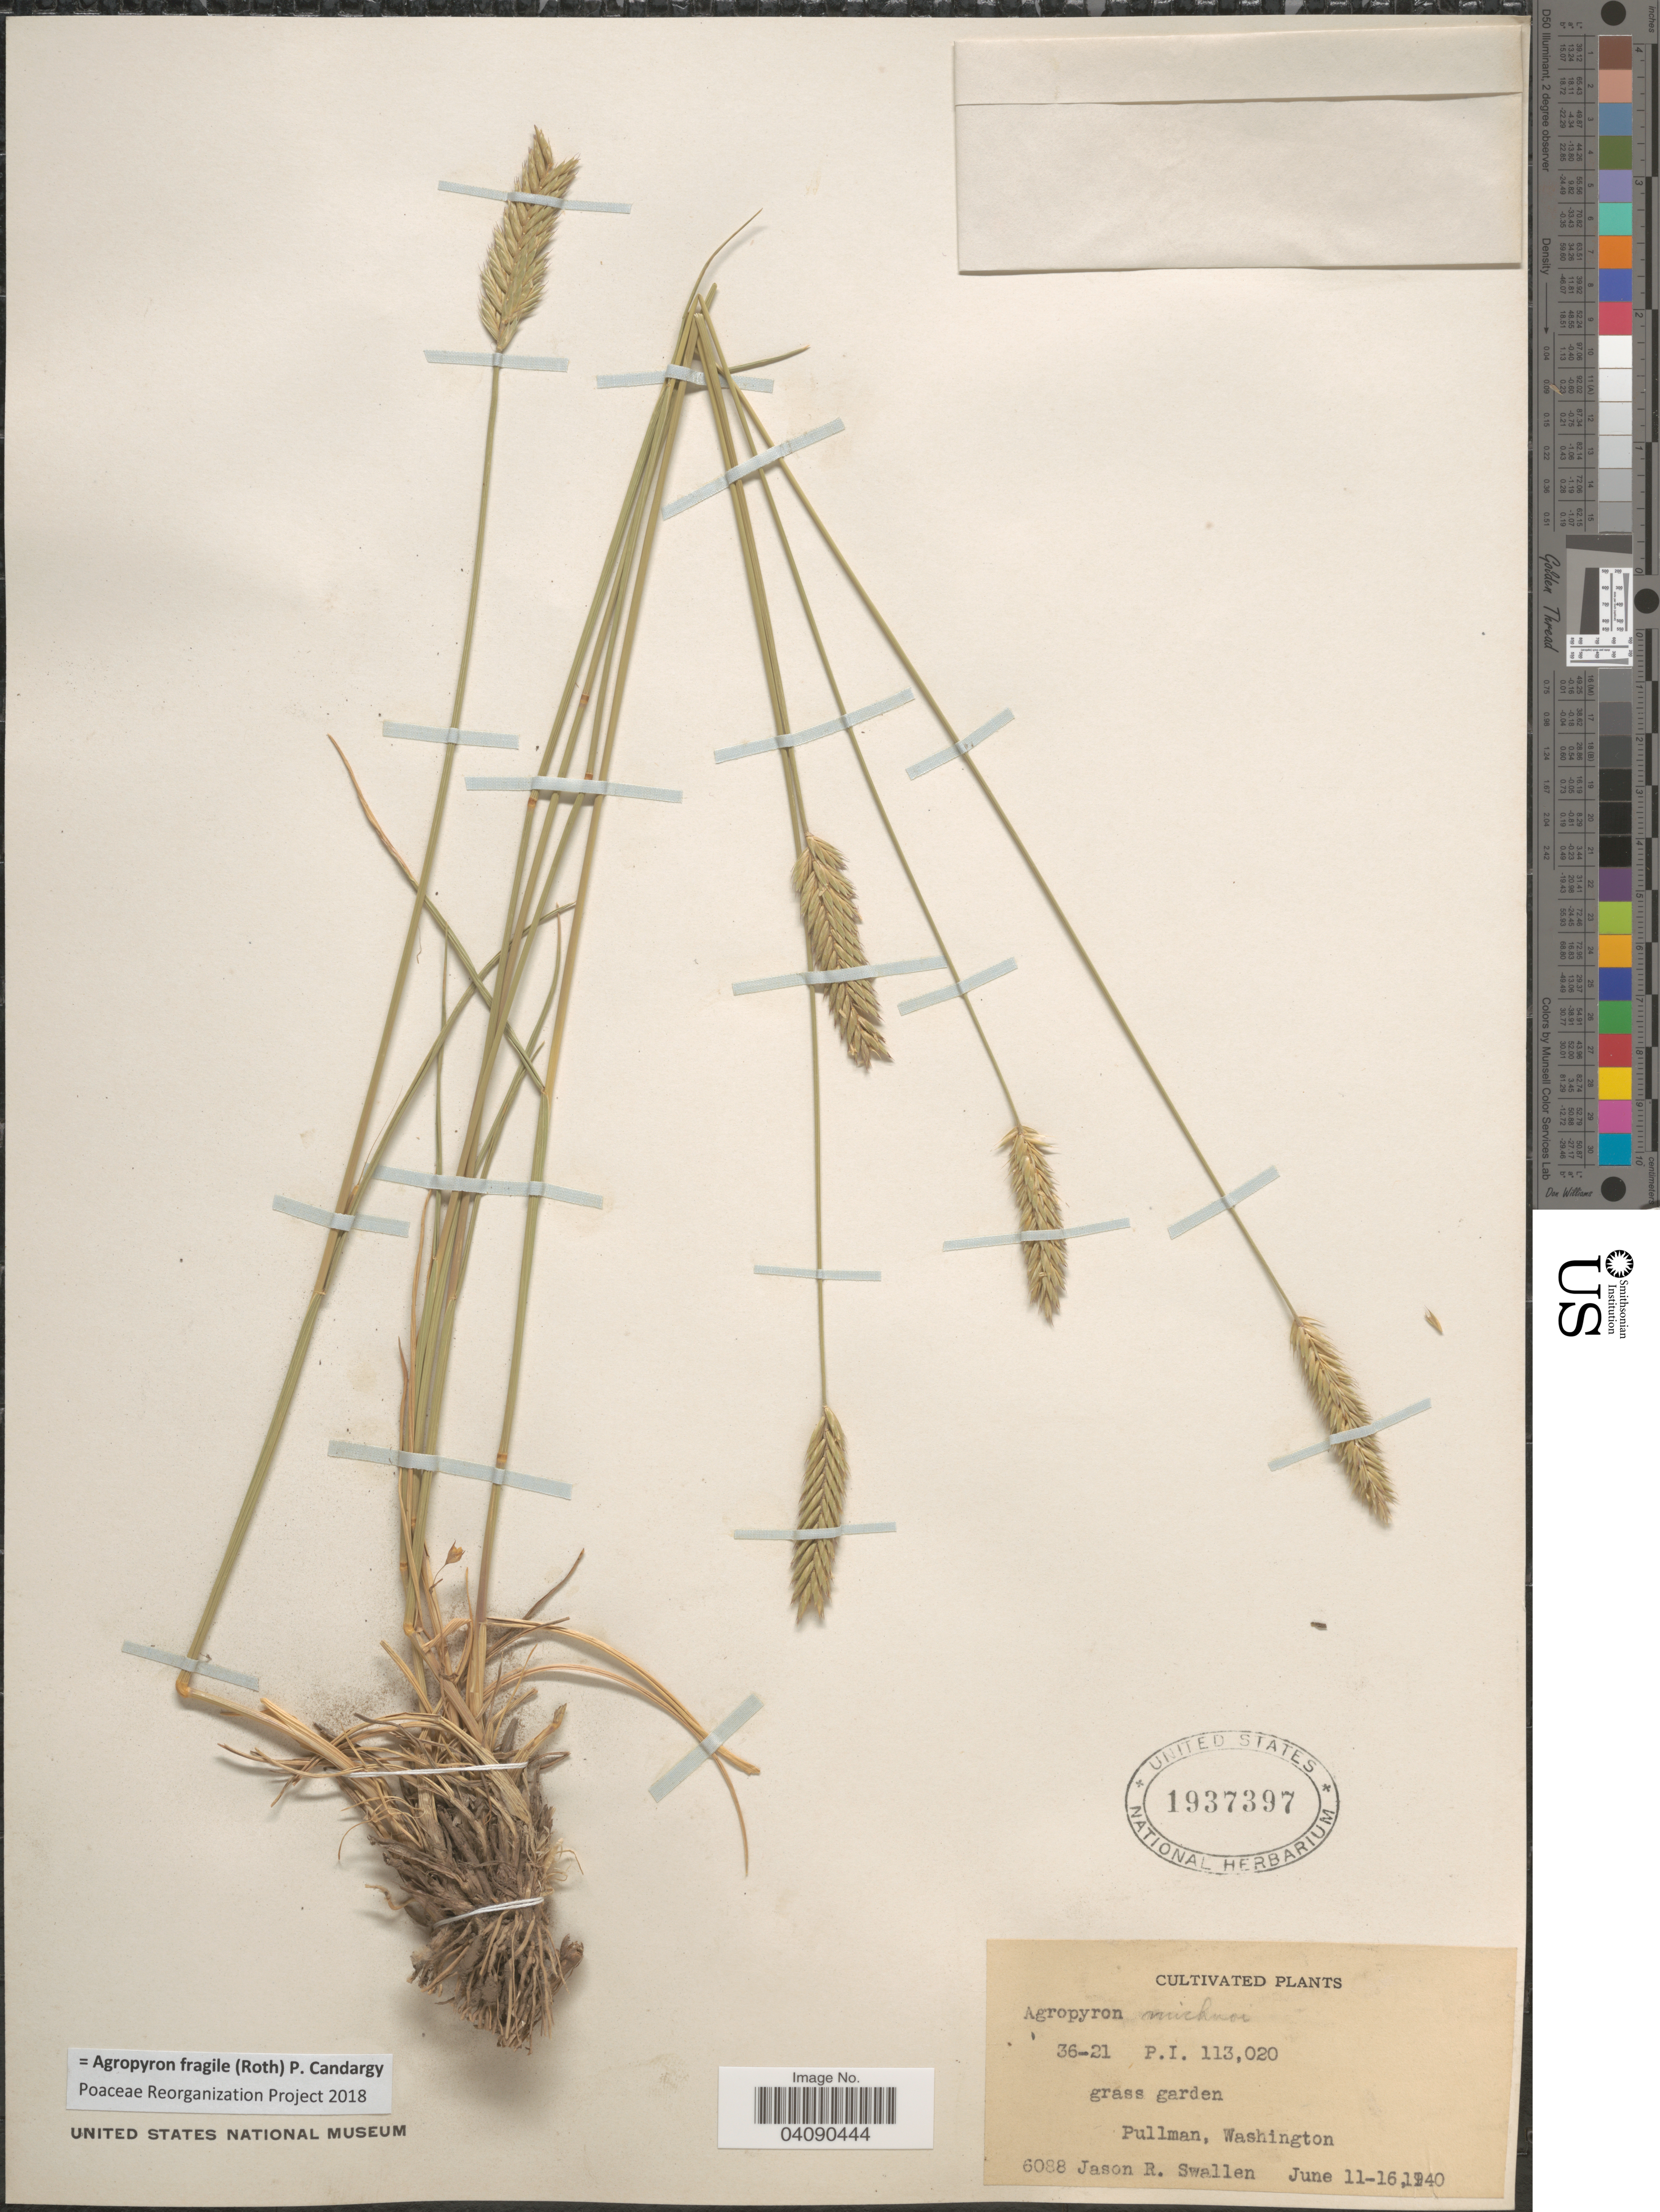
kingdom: Plantae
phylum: Tracheophyta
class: Liliopsida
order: Poales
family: Poaceae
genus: Agropyron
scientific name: Agropyron fragile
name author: (Roth) Candargy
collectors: J. R. Swallen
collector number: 6088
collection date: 1940-06-11/1940-06-16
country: United States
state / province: Washington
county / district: Whitman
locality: Grass garden. Pullman.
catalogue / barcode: US 1937397